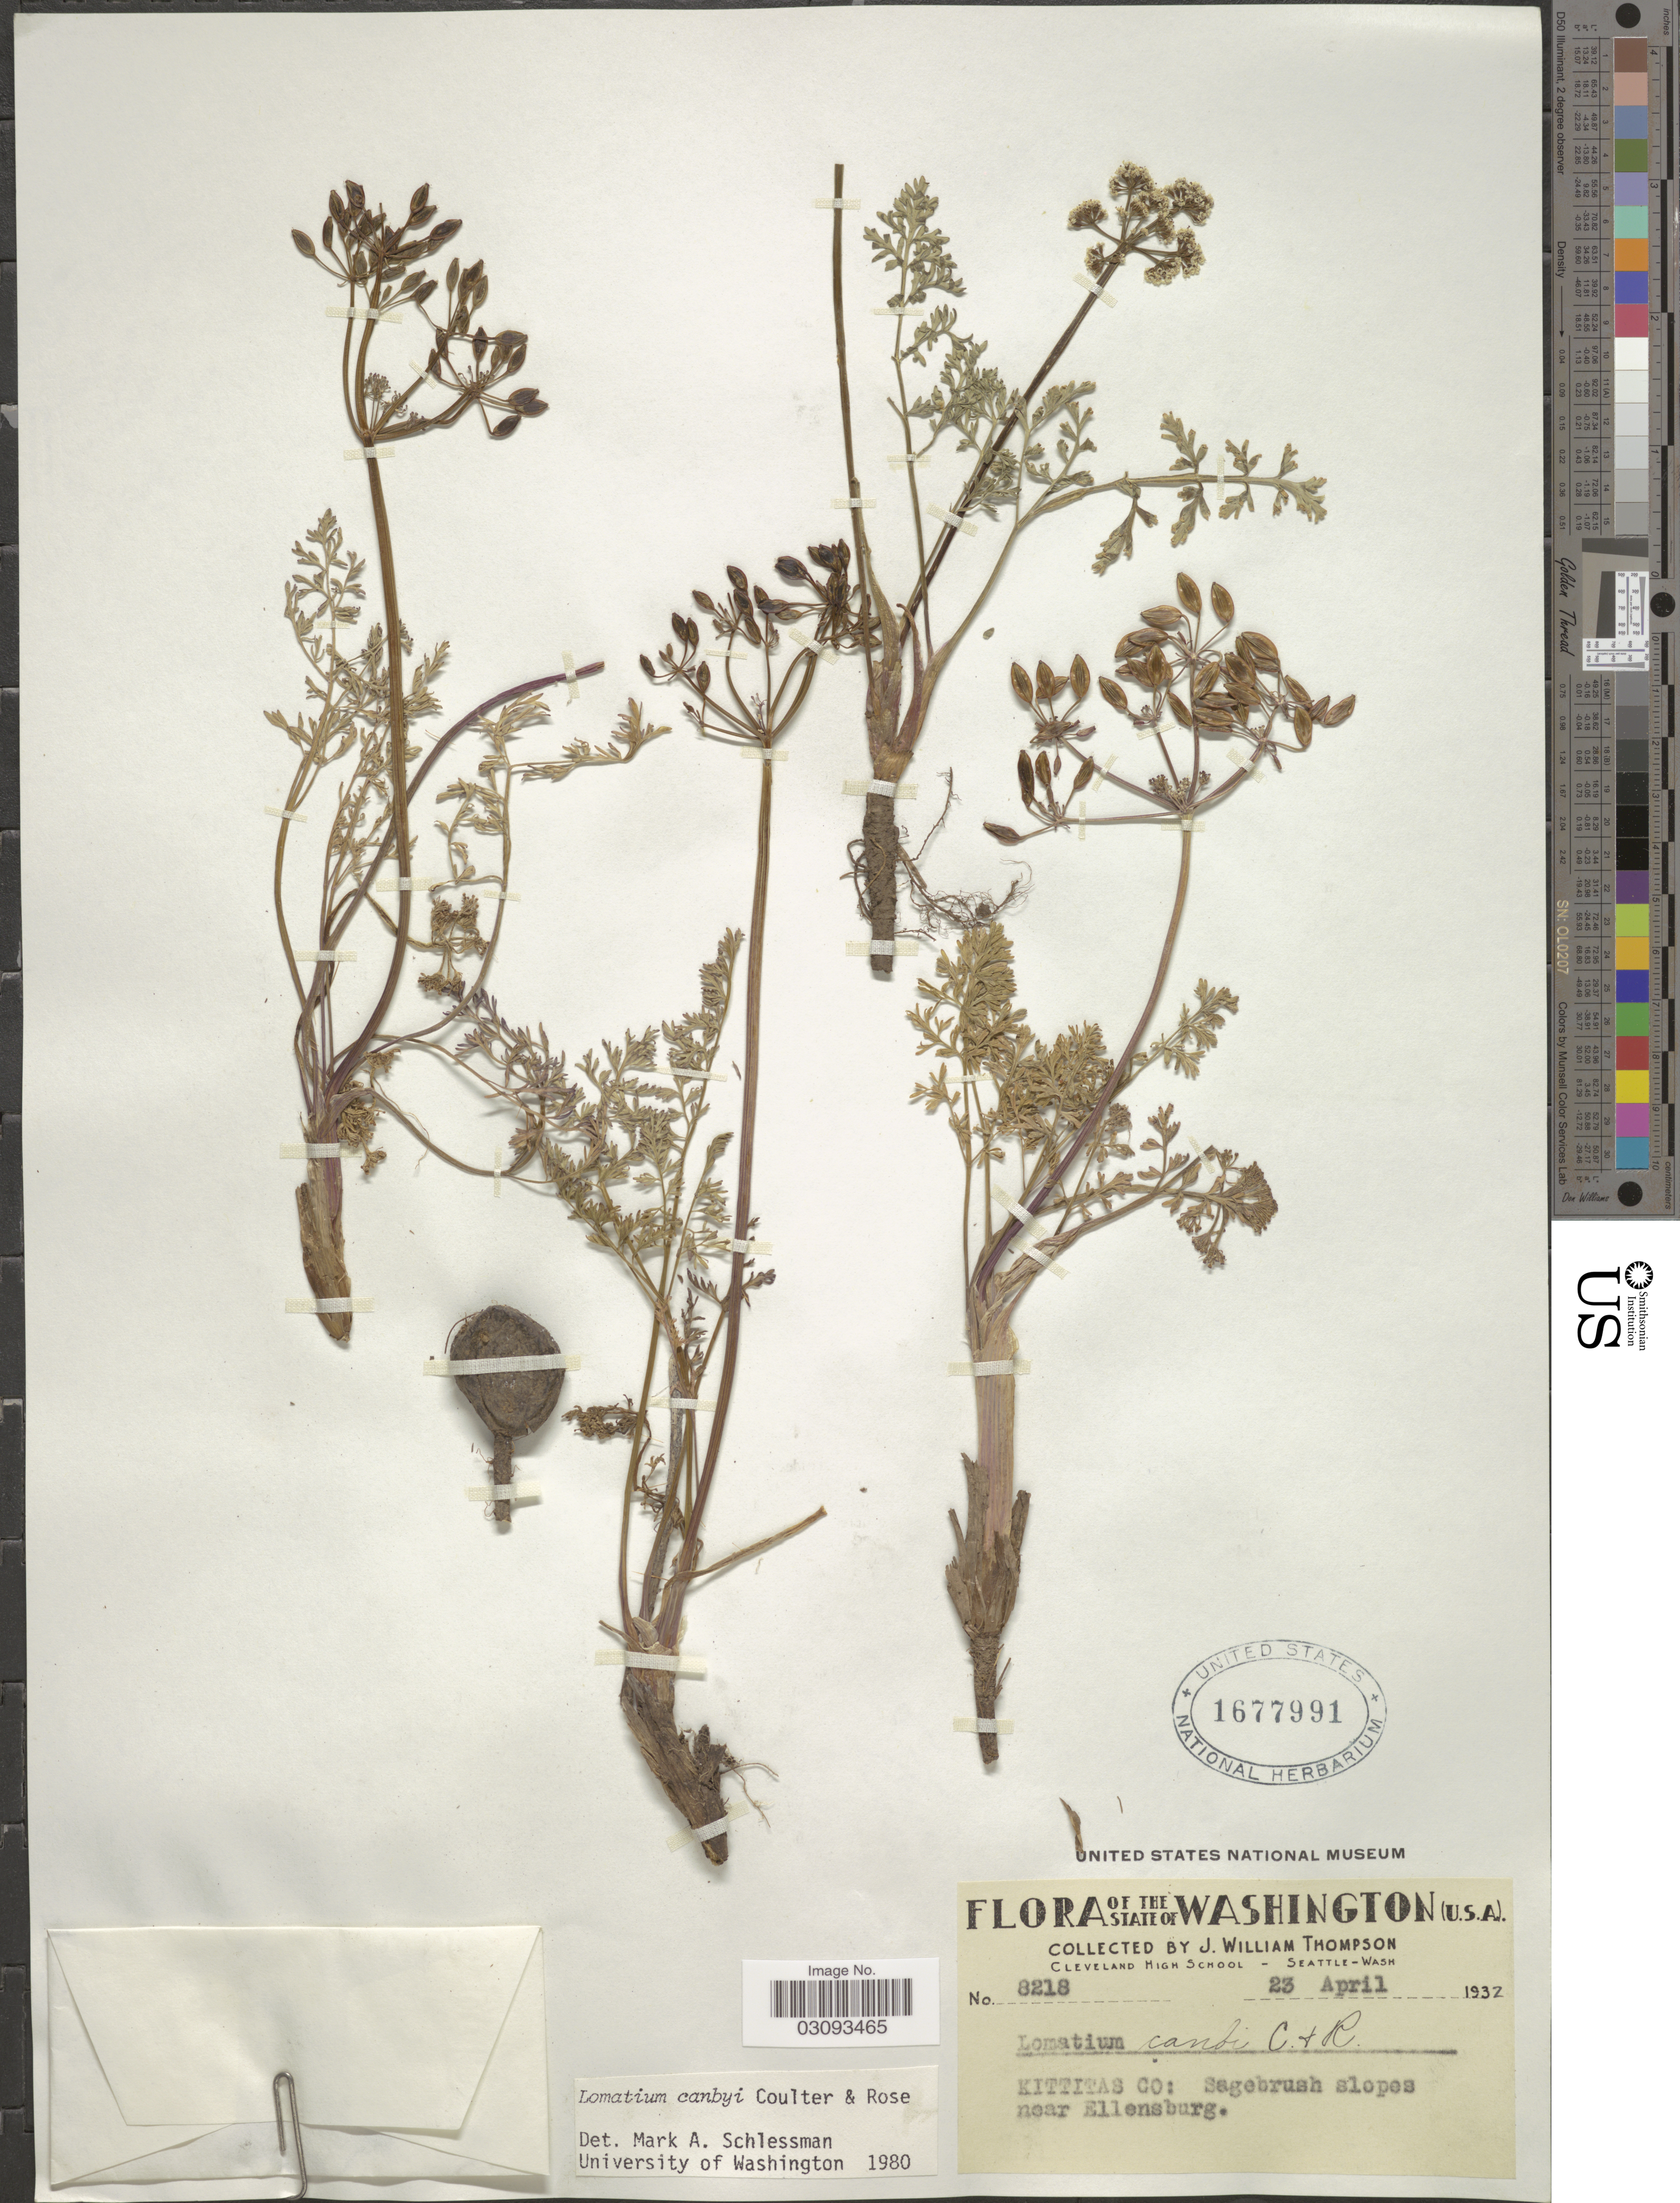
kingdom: Plantae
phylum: Tracheophyta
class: Magnoliopsida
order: Apiales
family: Apiaceae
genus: Lomatium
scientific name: Lomatium canbyi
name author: (J.M. Coult. & Rose) J.M. Coult. & Rose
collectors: J. W. Thompson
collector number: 8218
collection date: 1932-04-23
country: United States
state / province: Washington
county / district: Kittitas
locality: Kittitas Co: Sagebrush slopes near Ellensburg.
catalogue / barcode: US 1677991